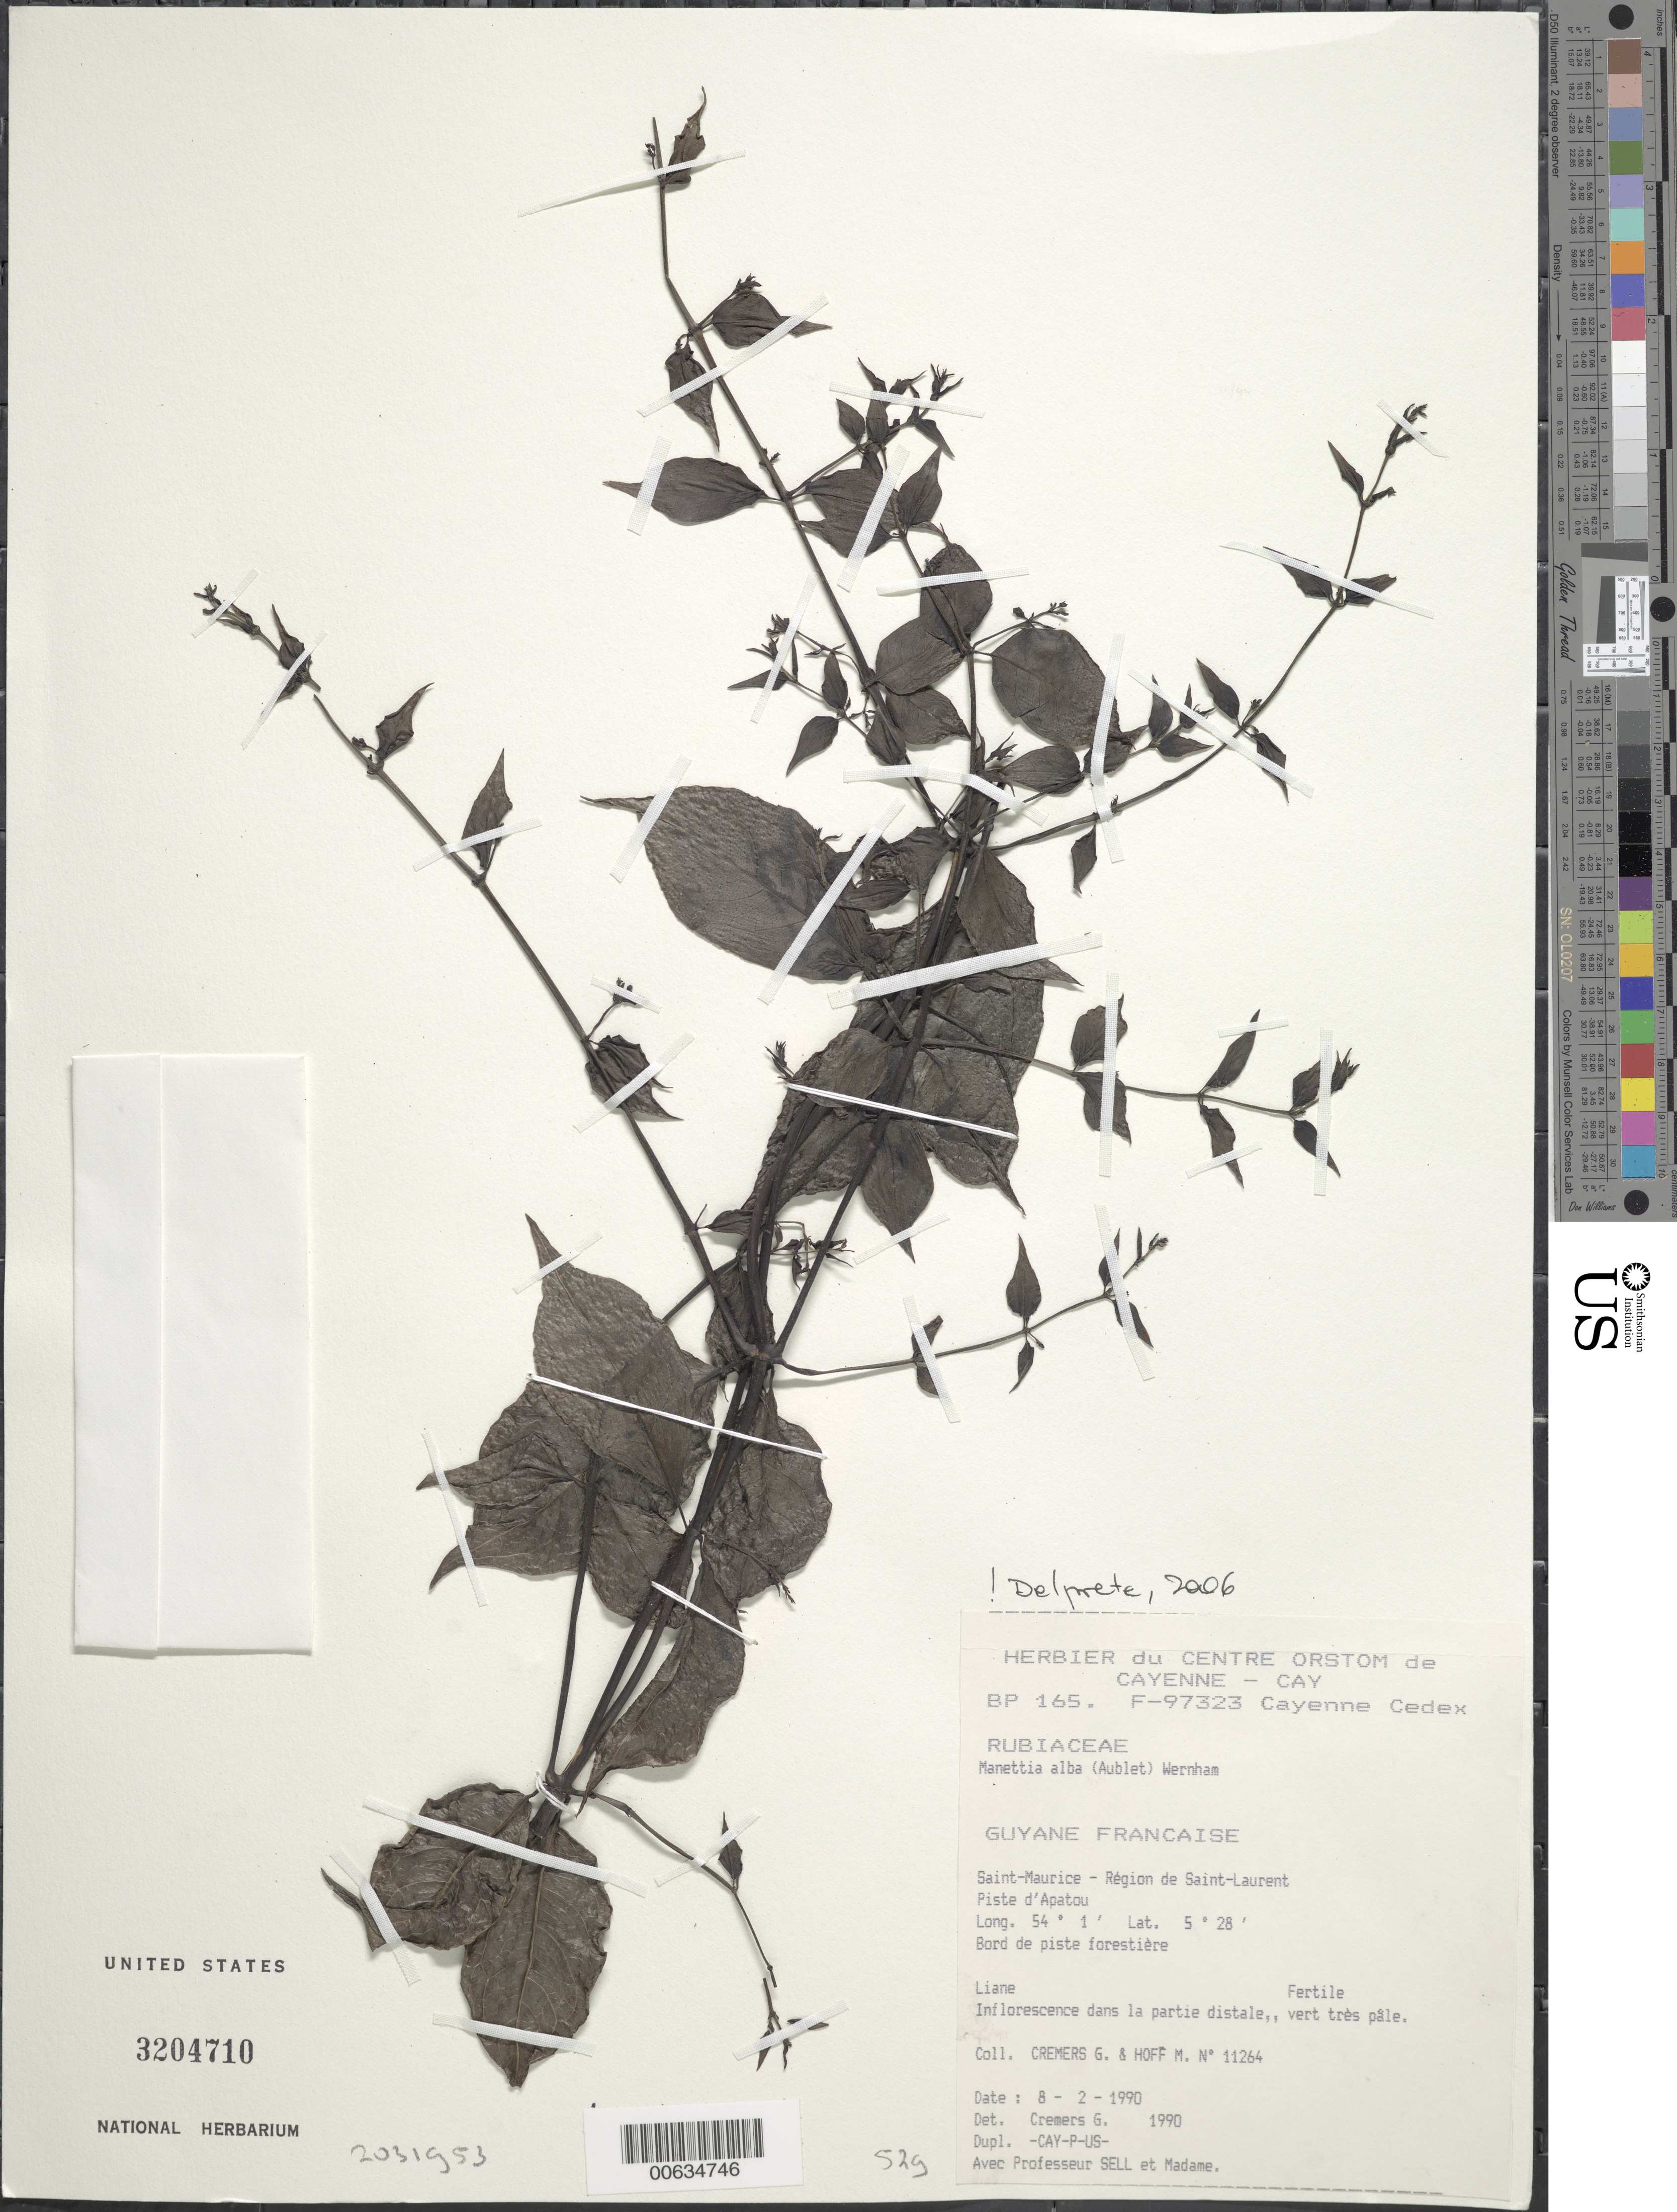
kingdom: Plantae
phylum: Tracheophyta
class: Magnoliopsida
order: Gentianales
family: Rubiaceae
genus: Manettia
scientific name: Manettia alba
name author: (Aubl.) Wernham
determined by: Delprete, P. G., Herb. de Guyane Cay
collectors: G. Cremers & M. Hoff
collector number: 11264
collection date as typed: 8-Feb-90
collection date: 1990-02-08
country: French Guiana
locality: Saint-Maurice, région de Saint-Laurent, Piste d'Apatou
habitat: Borde de piste forestiere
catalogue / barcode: US 3204710